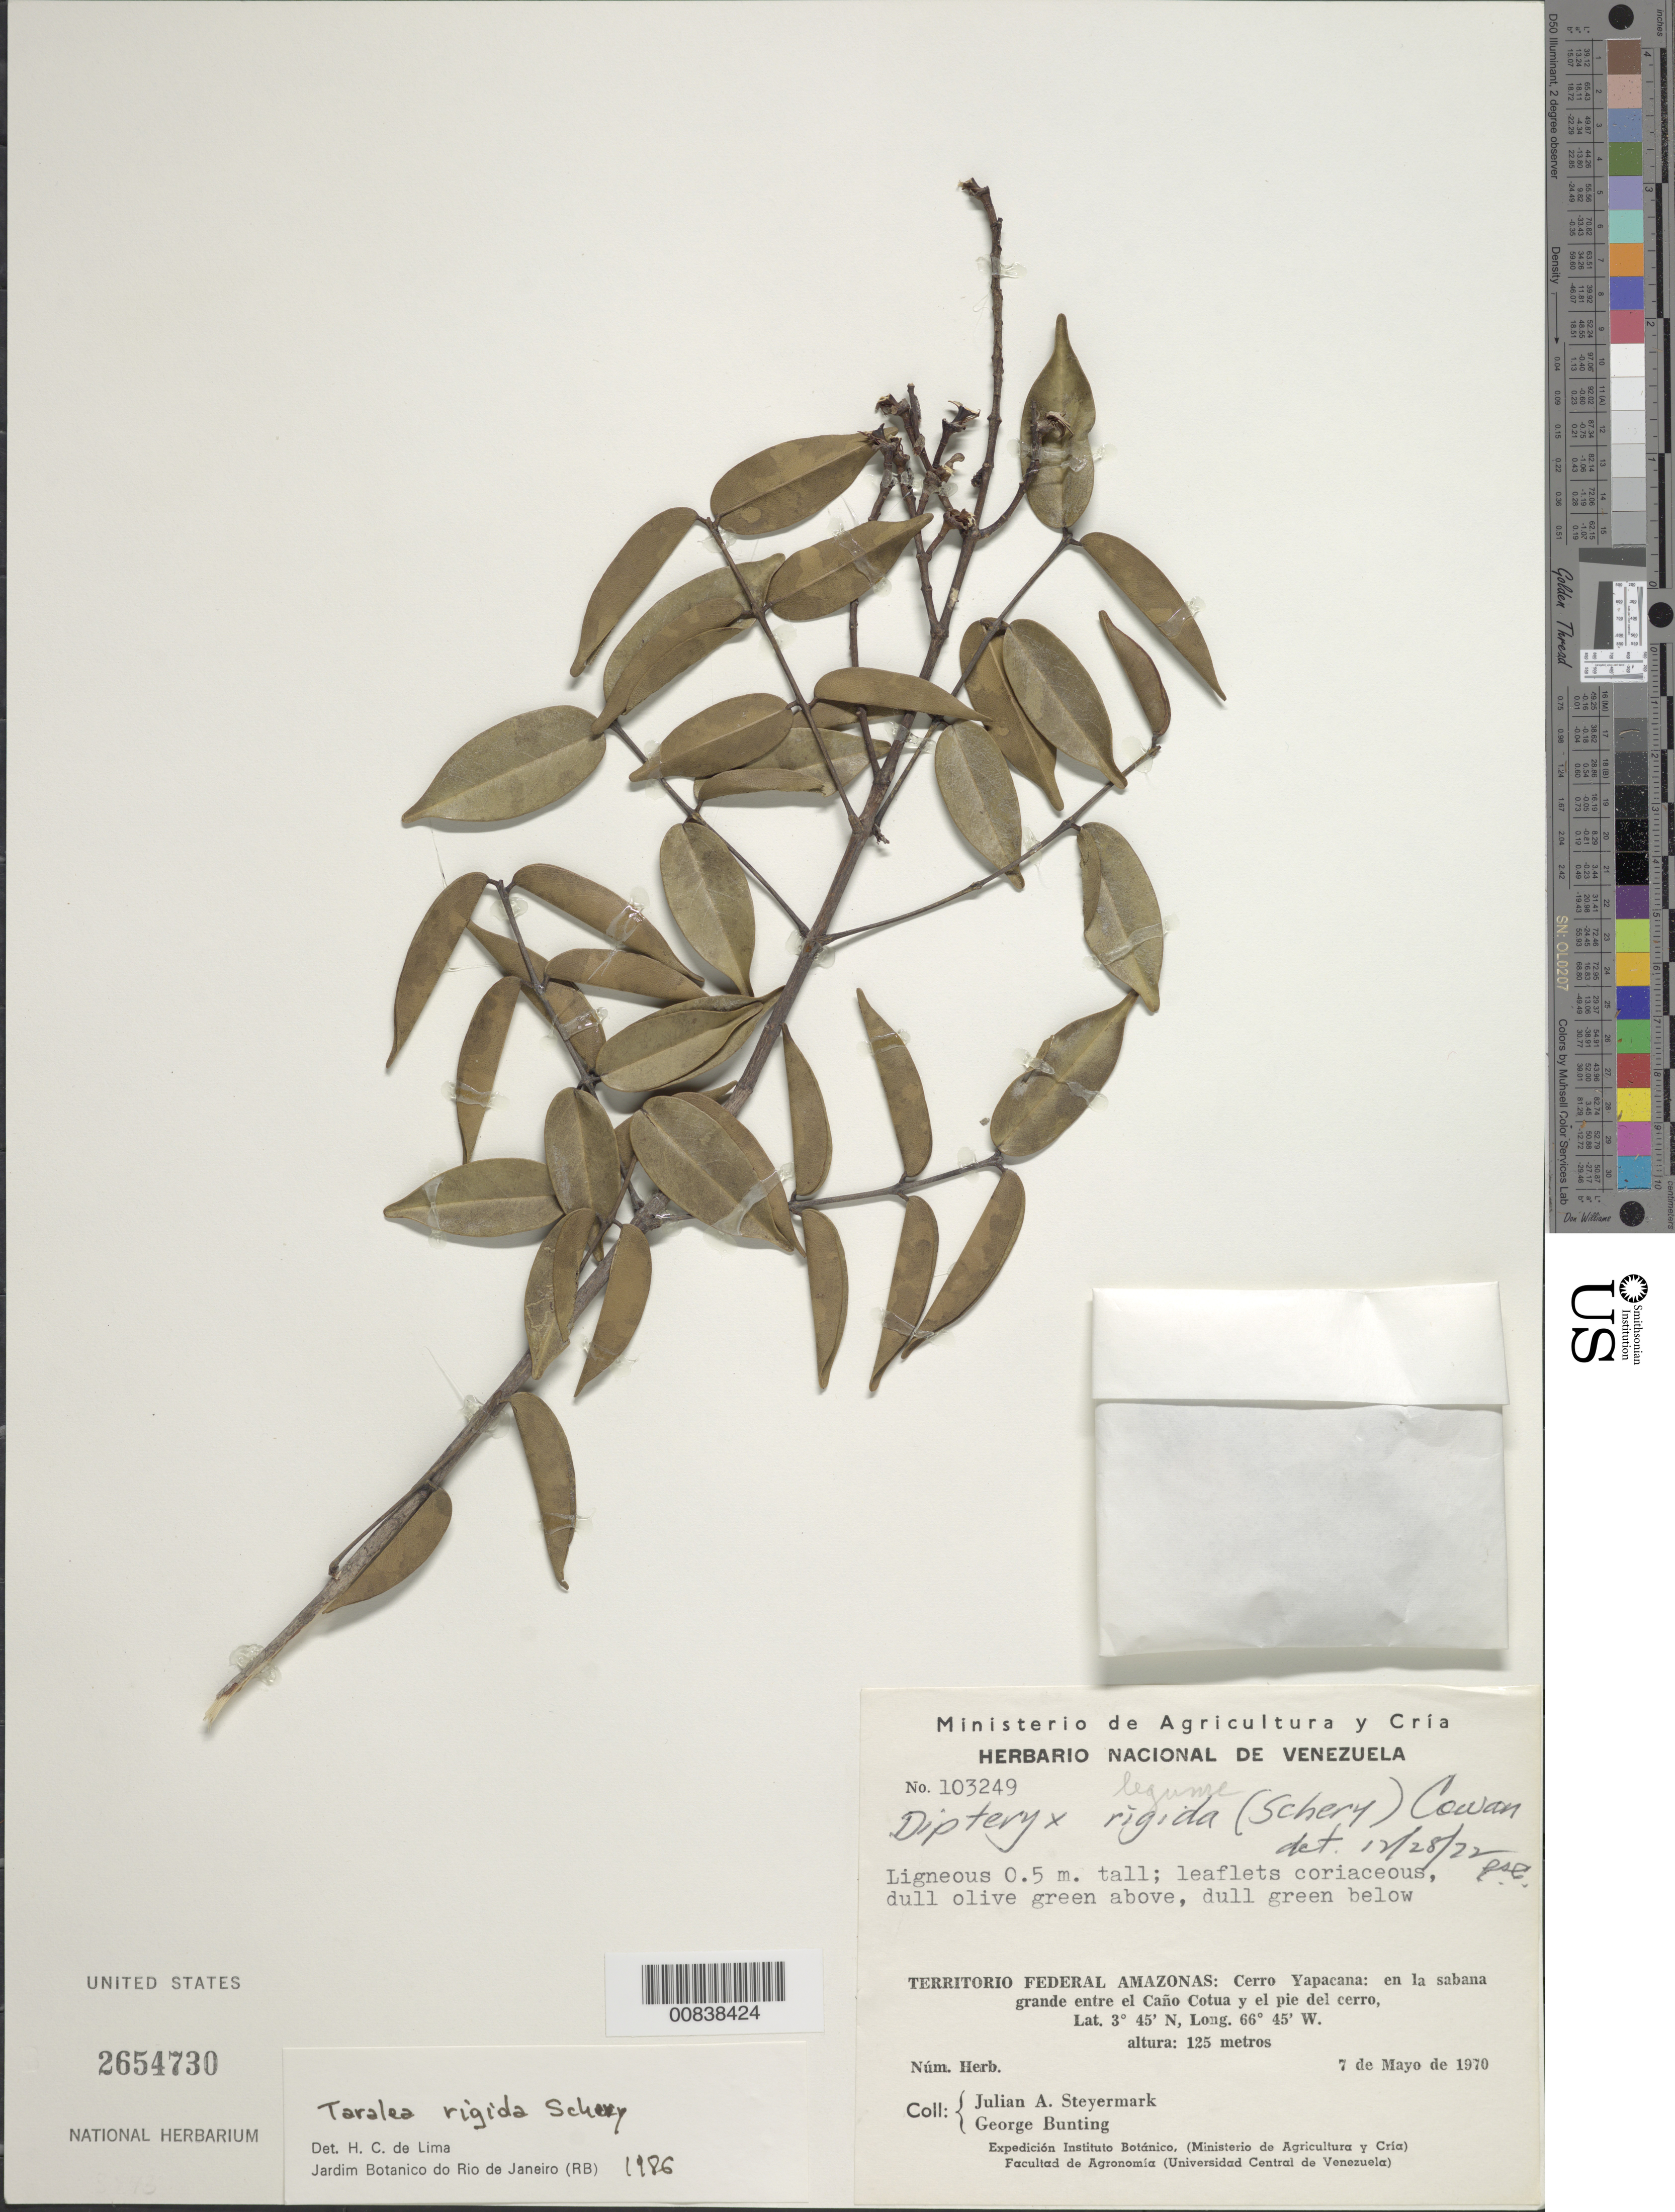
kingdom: Plantae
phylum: Tracheophyta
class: Magnoliopsida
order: Fabales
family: Fabaceae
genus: Taralea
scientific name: Taralea rigida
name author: Schery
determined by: Lima, H. C. de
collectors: J. Steyermark & G. S. Bunting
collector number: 103249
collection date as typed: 7-May-70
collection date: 1970-05-07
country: Venezuela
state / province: Amazonas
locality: Cerro Yapacána, entre Caño Cotua y el pie del cerro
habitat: Large savanna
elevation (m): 125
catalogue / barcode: US 2654730